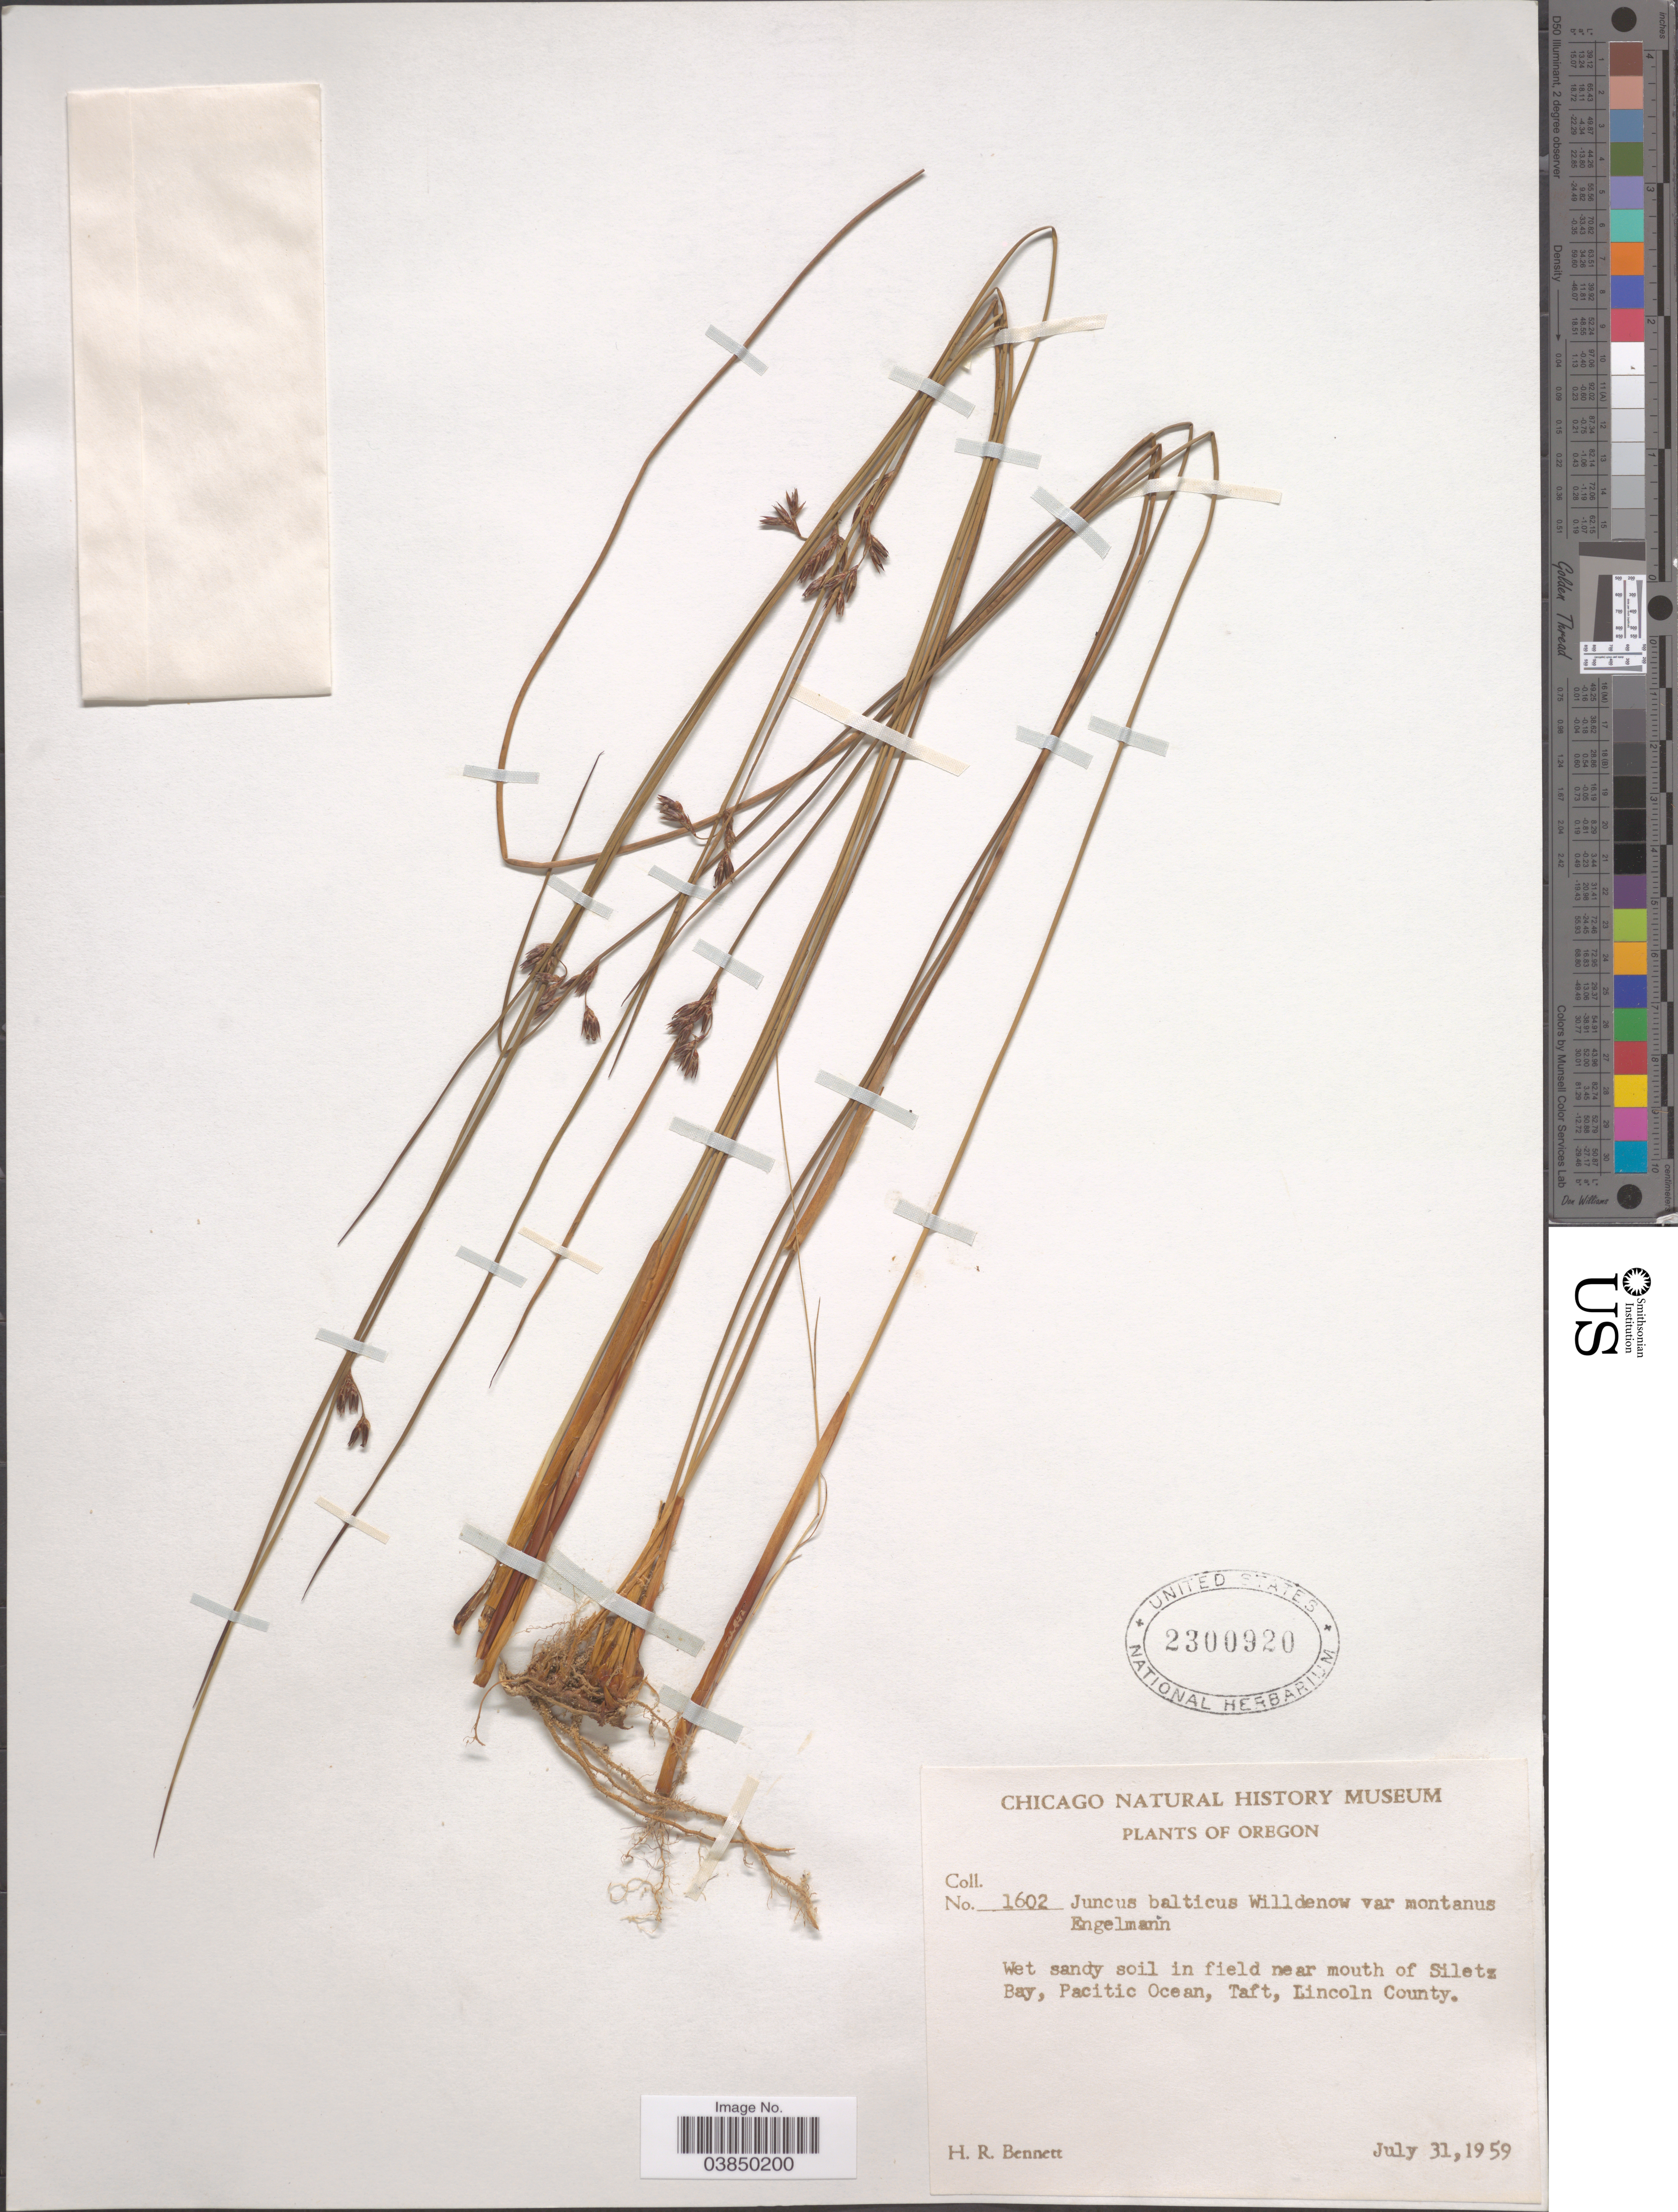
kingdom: Plantae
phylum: Tracheophyta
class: Liliopsida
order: Poales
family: Juncaceae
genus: Juncus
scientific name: Juncus balticus var. montanus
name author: Engelm.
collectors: H. R. Bennett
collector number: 1602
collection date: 1959-07-31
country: United States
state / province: Oregon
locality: Near mouth of Siletz Bay, Pacitic Ocean, Taft, Lincoln County.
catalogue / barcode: US 2300920